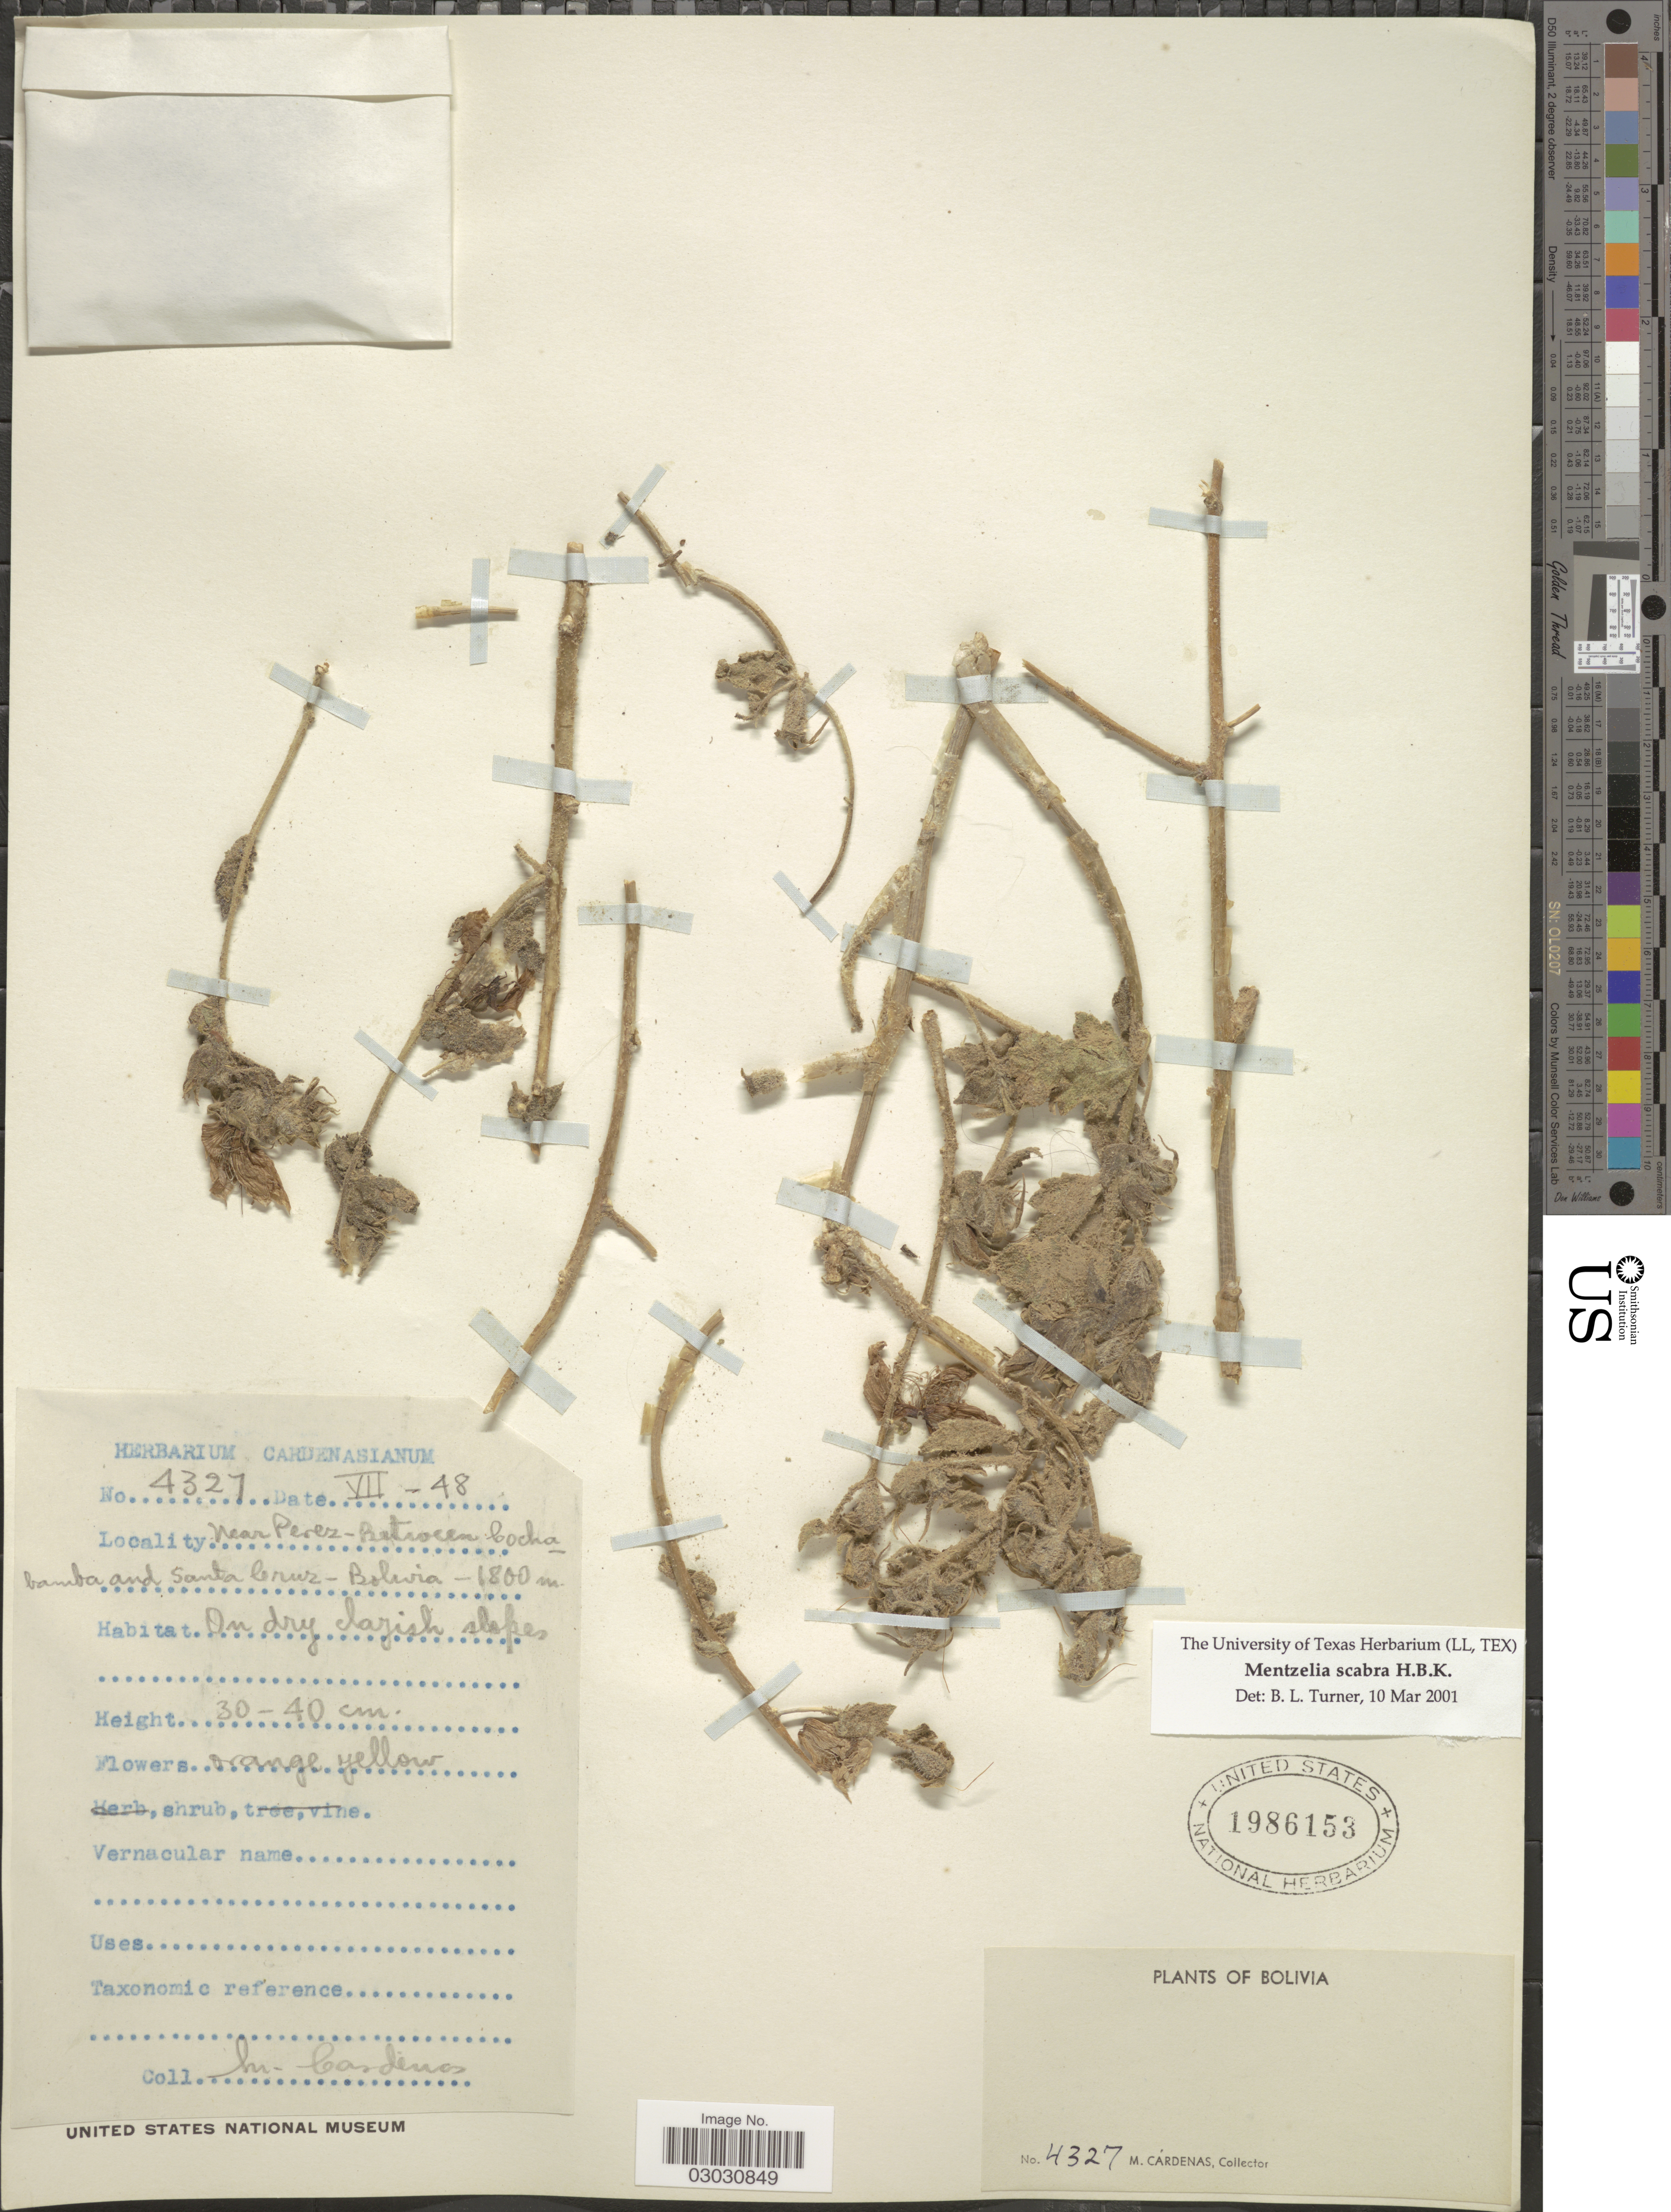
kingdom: Plantae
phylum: Tracheophyta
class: Magnoliopsida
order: Cornales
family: Loasaceae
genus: Mentzelia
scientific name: Mentzelia scabra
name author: Kunth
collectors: M. Cárdenas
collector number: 4327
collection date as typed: Transcribed d/m/y: /7/48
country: Bolivia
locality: Near Perez - Between Cochabamba and Santa Cruz.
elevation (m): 1800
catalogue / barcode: US 1986153